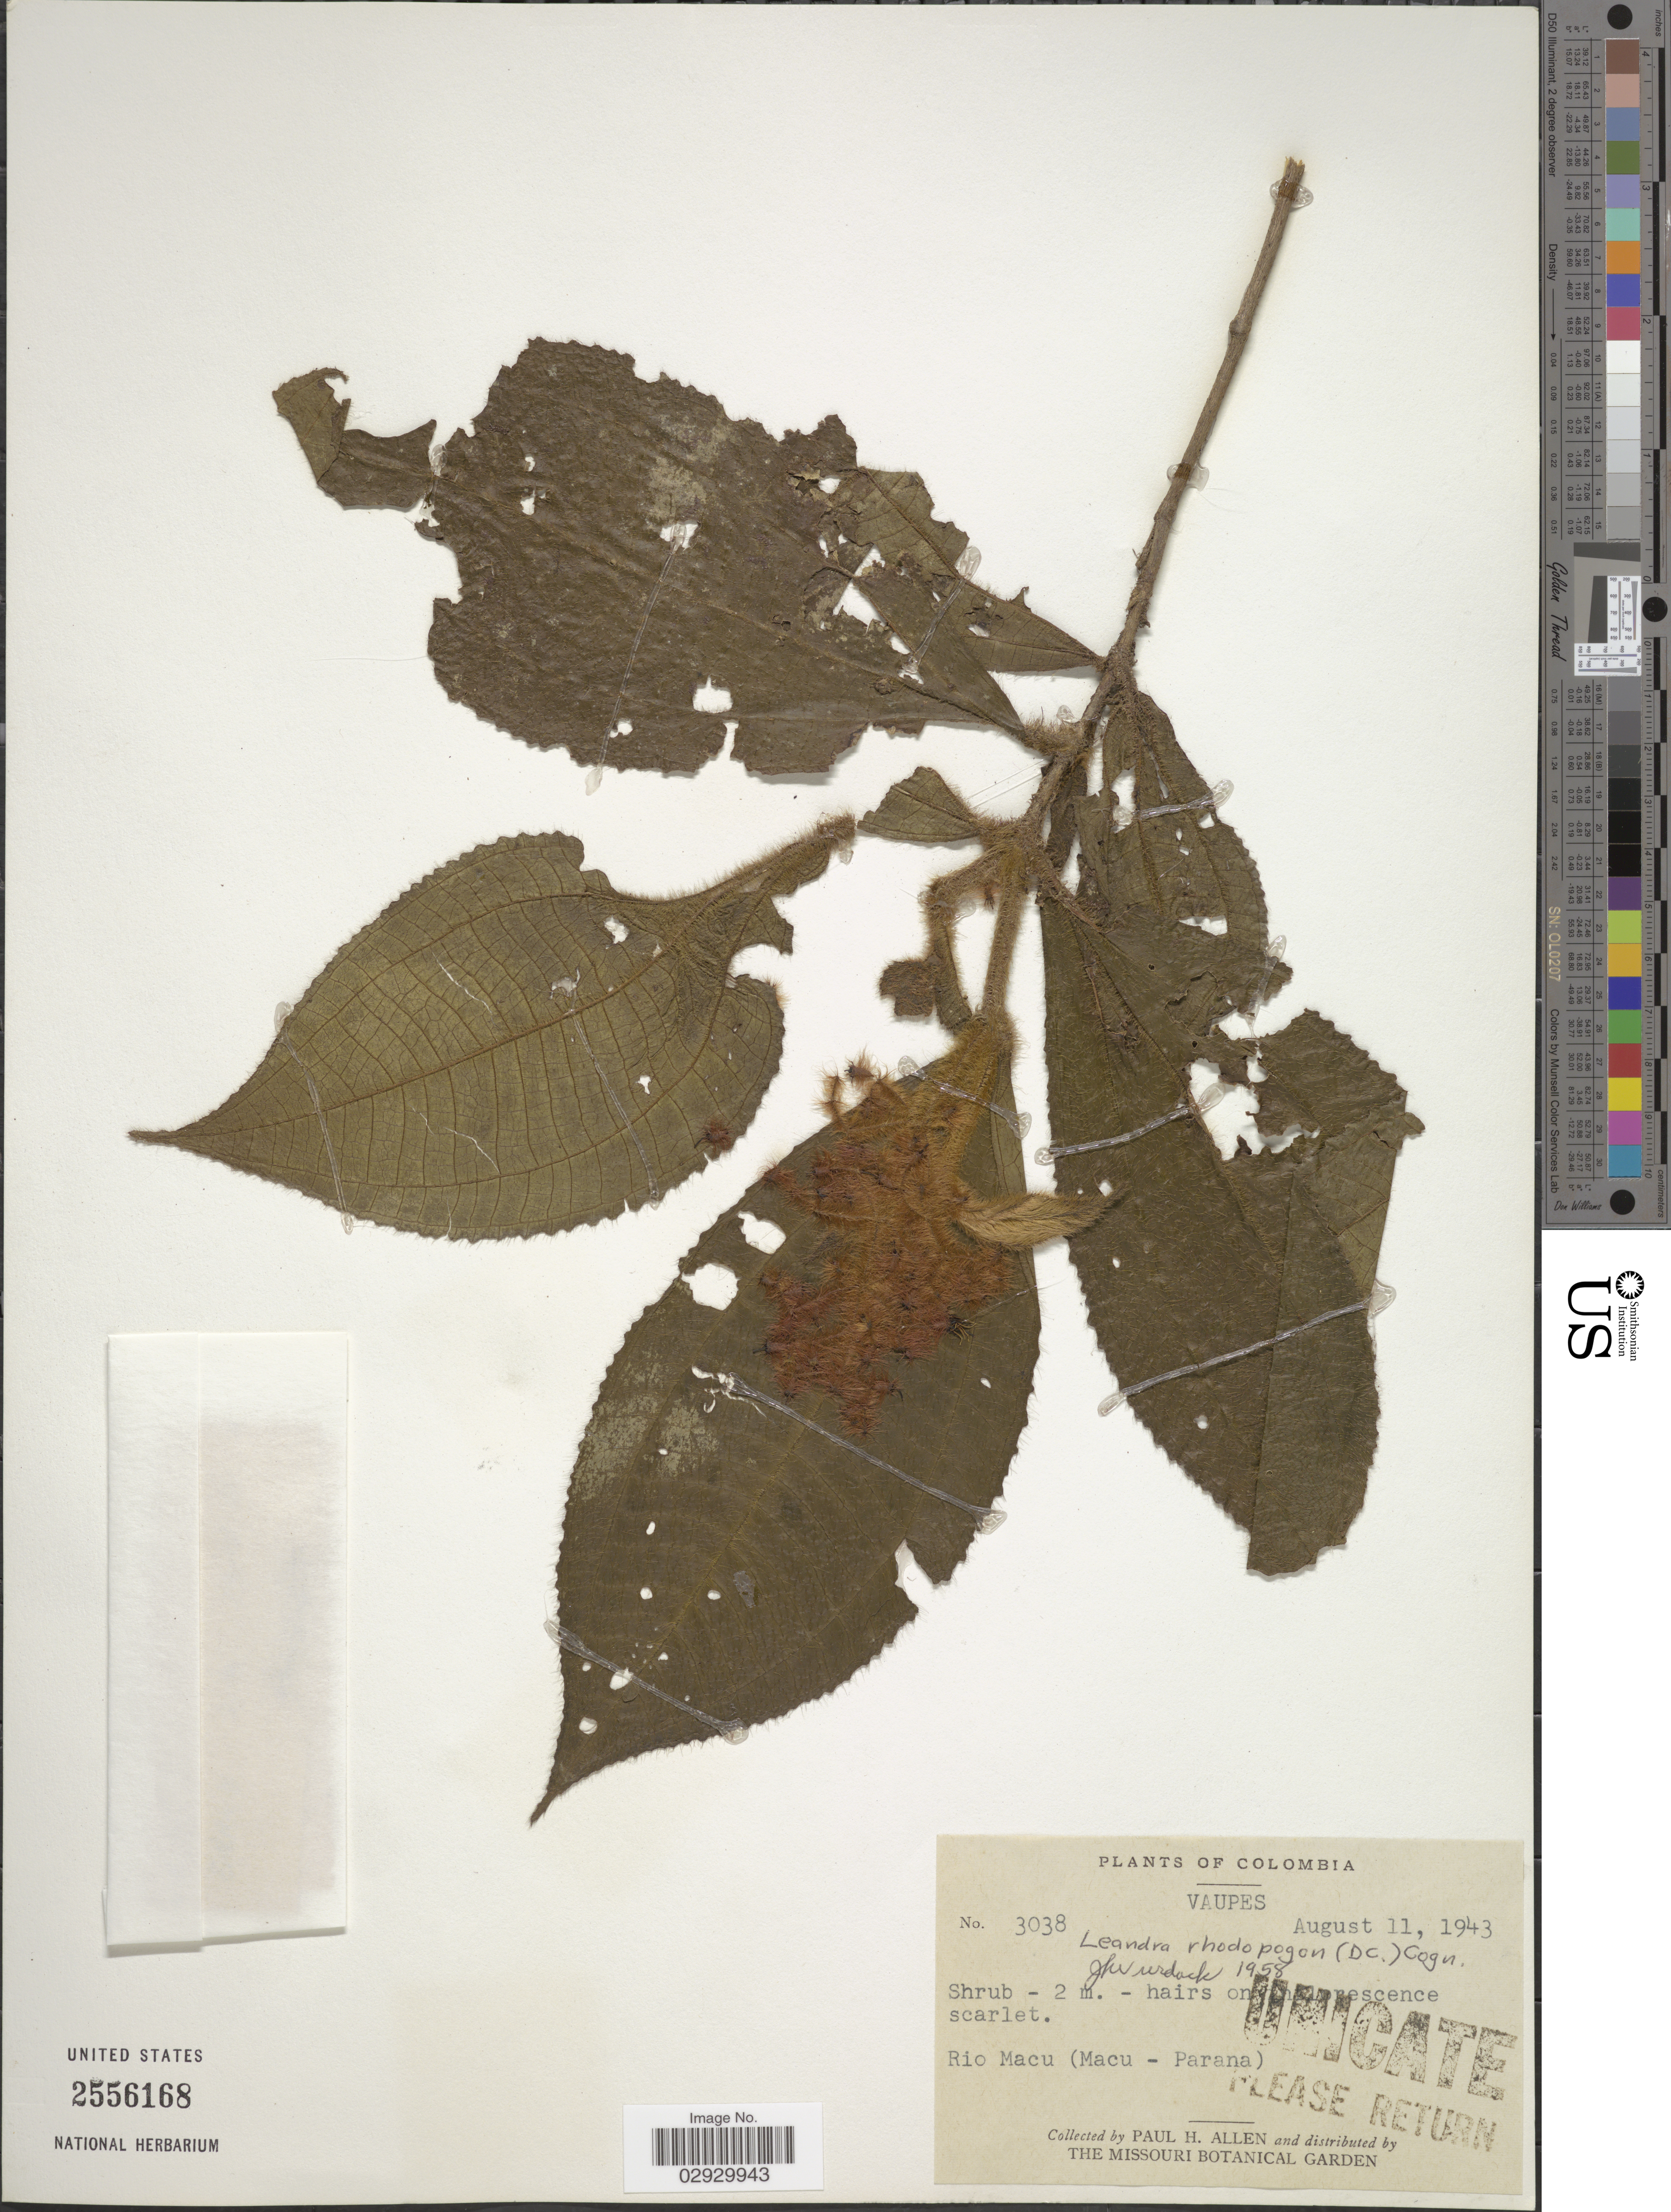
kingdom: Plantae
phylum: Tracheophyta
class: Magnoliopsida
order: Myrtales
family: Melastomataceae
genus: Leandra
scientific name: Leandra rhodopogon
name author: (DC.) Cogn.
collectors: P. H. Allen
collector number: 3038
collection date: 1943-08-11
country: Colombia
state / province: Vaupés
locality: Rio Macu (Macu - Parana).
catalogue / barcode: US 2556168